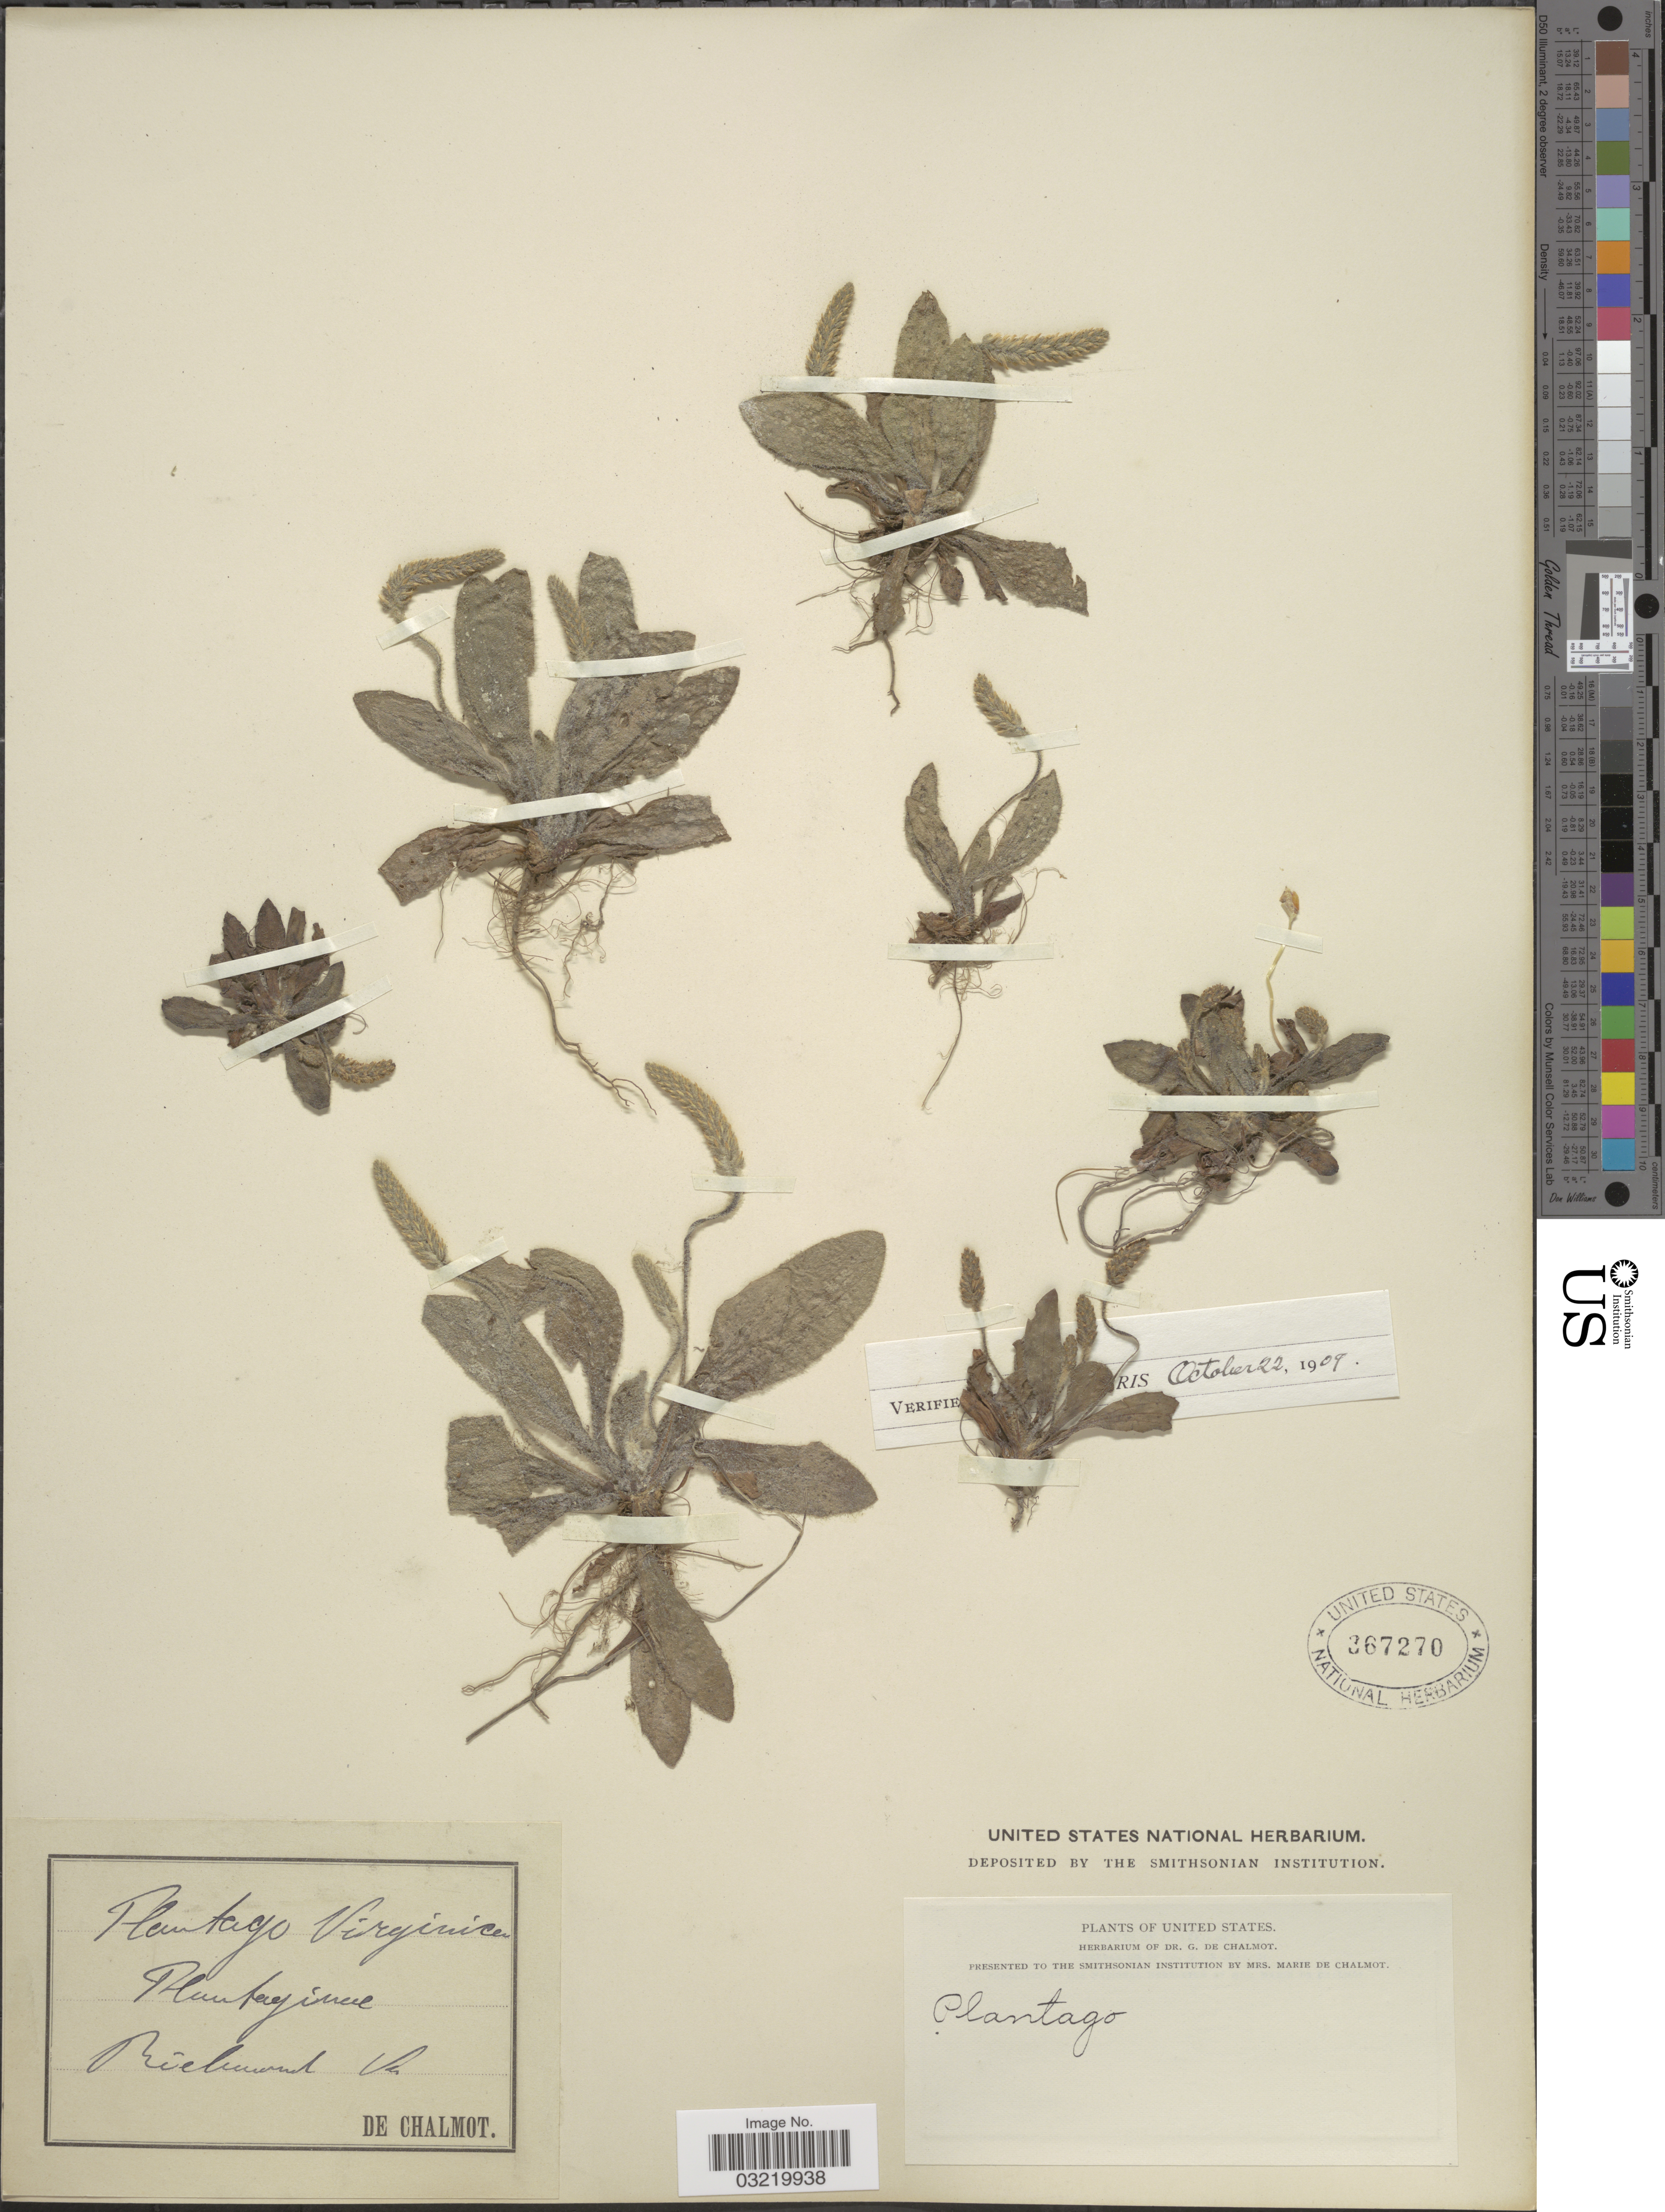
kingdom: Plantae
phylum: Tracheophyta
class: Magnoliopsida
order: Lamiales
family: Plantaginaceae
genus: Plantago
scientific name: Plantago virginica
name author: L.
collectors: G. de Chalmot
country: United States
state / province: Virginia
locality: Richmond Vir.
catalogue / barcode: US 367270